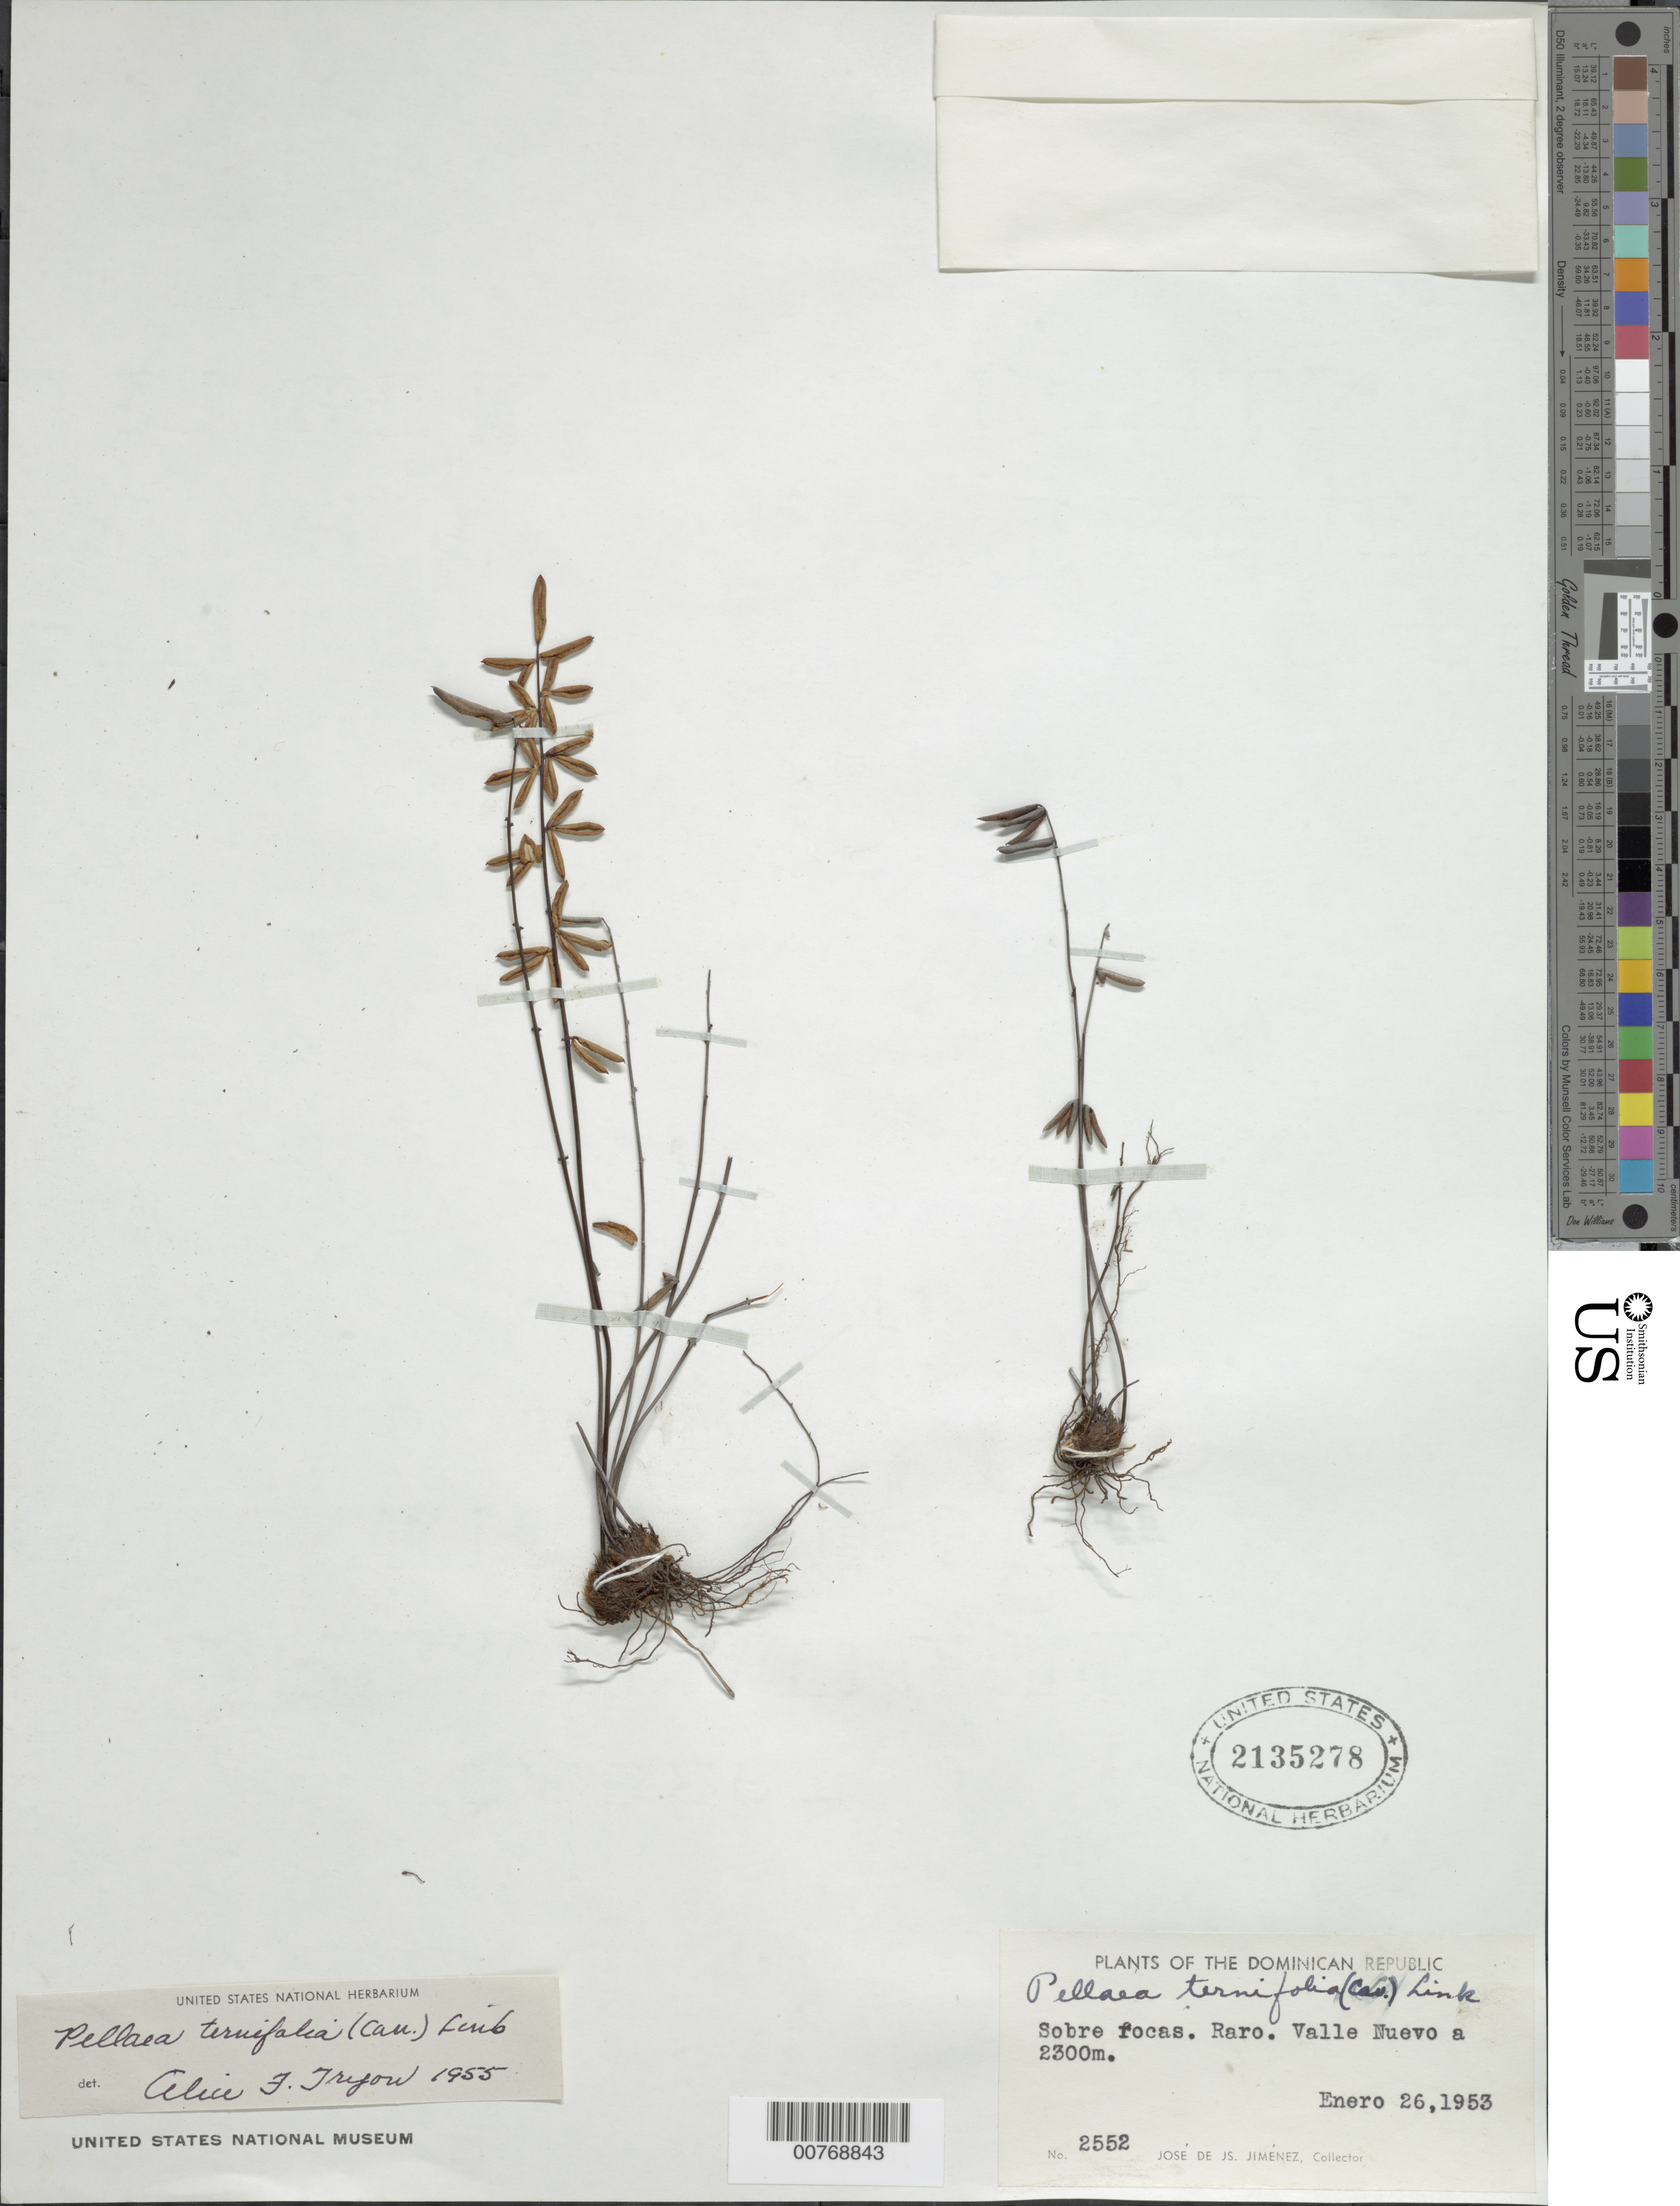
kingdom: Plantae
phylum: Tracheophyta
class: Polypodiopsida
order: Polypodiales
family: Pteridaceae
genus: Pellaea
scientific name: Pellaea ternifolia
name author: (Cav.) Link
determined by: Tryon, A. F.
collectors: J. J. Jiménez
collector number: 2552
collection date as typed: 26 Jan 1953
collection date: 1953-01-26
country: Dominican Republic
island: Hispaniola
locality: Valle Nuevo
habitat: Sobre rocas, raro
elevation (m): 2300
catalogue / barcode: US 2135278